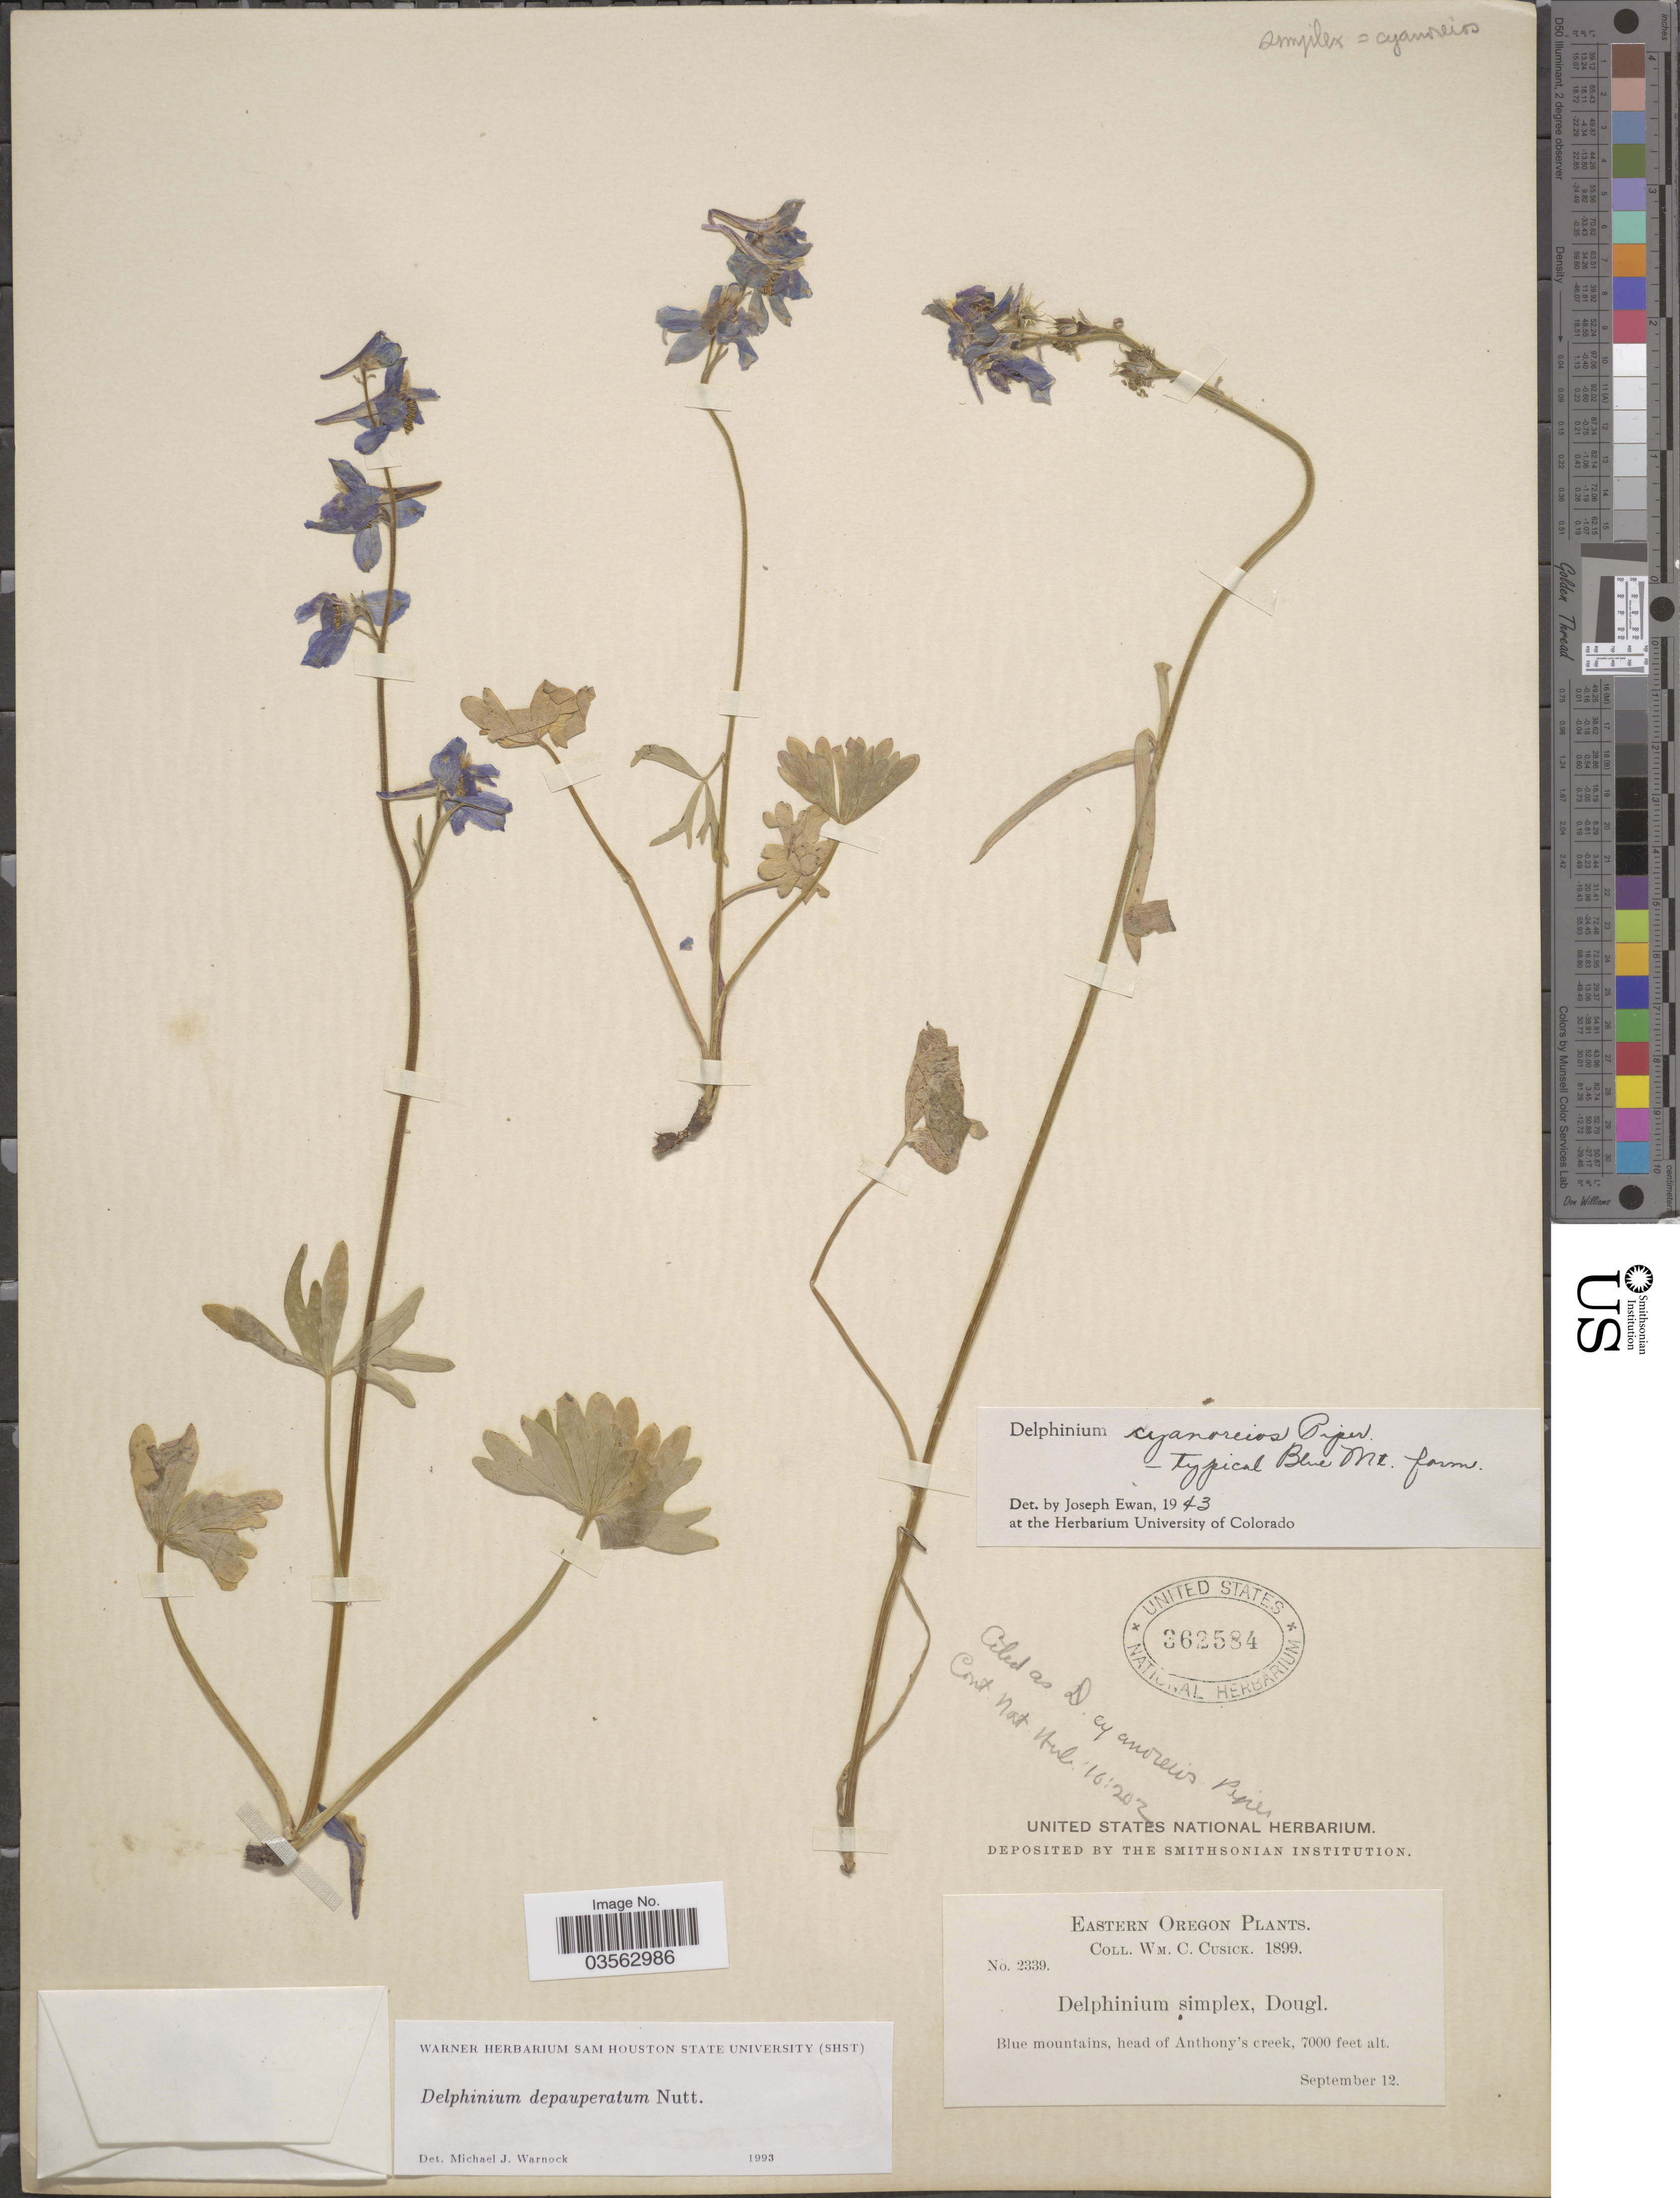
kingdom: Plantae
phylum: Tracheophyta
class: Magnoliopsida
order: Ranunculales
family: Ranunculaceae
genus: Delphinium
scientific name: Delphinium depauperatum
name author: Nutt.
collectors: W. C. Cusick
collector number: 2339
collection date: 1899-09-12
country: United States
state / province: Oregon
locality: Eastern Oregon. Blue mountains, head of Anthony's creek.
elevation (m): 2134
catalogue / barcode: US 362584